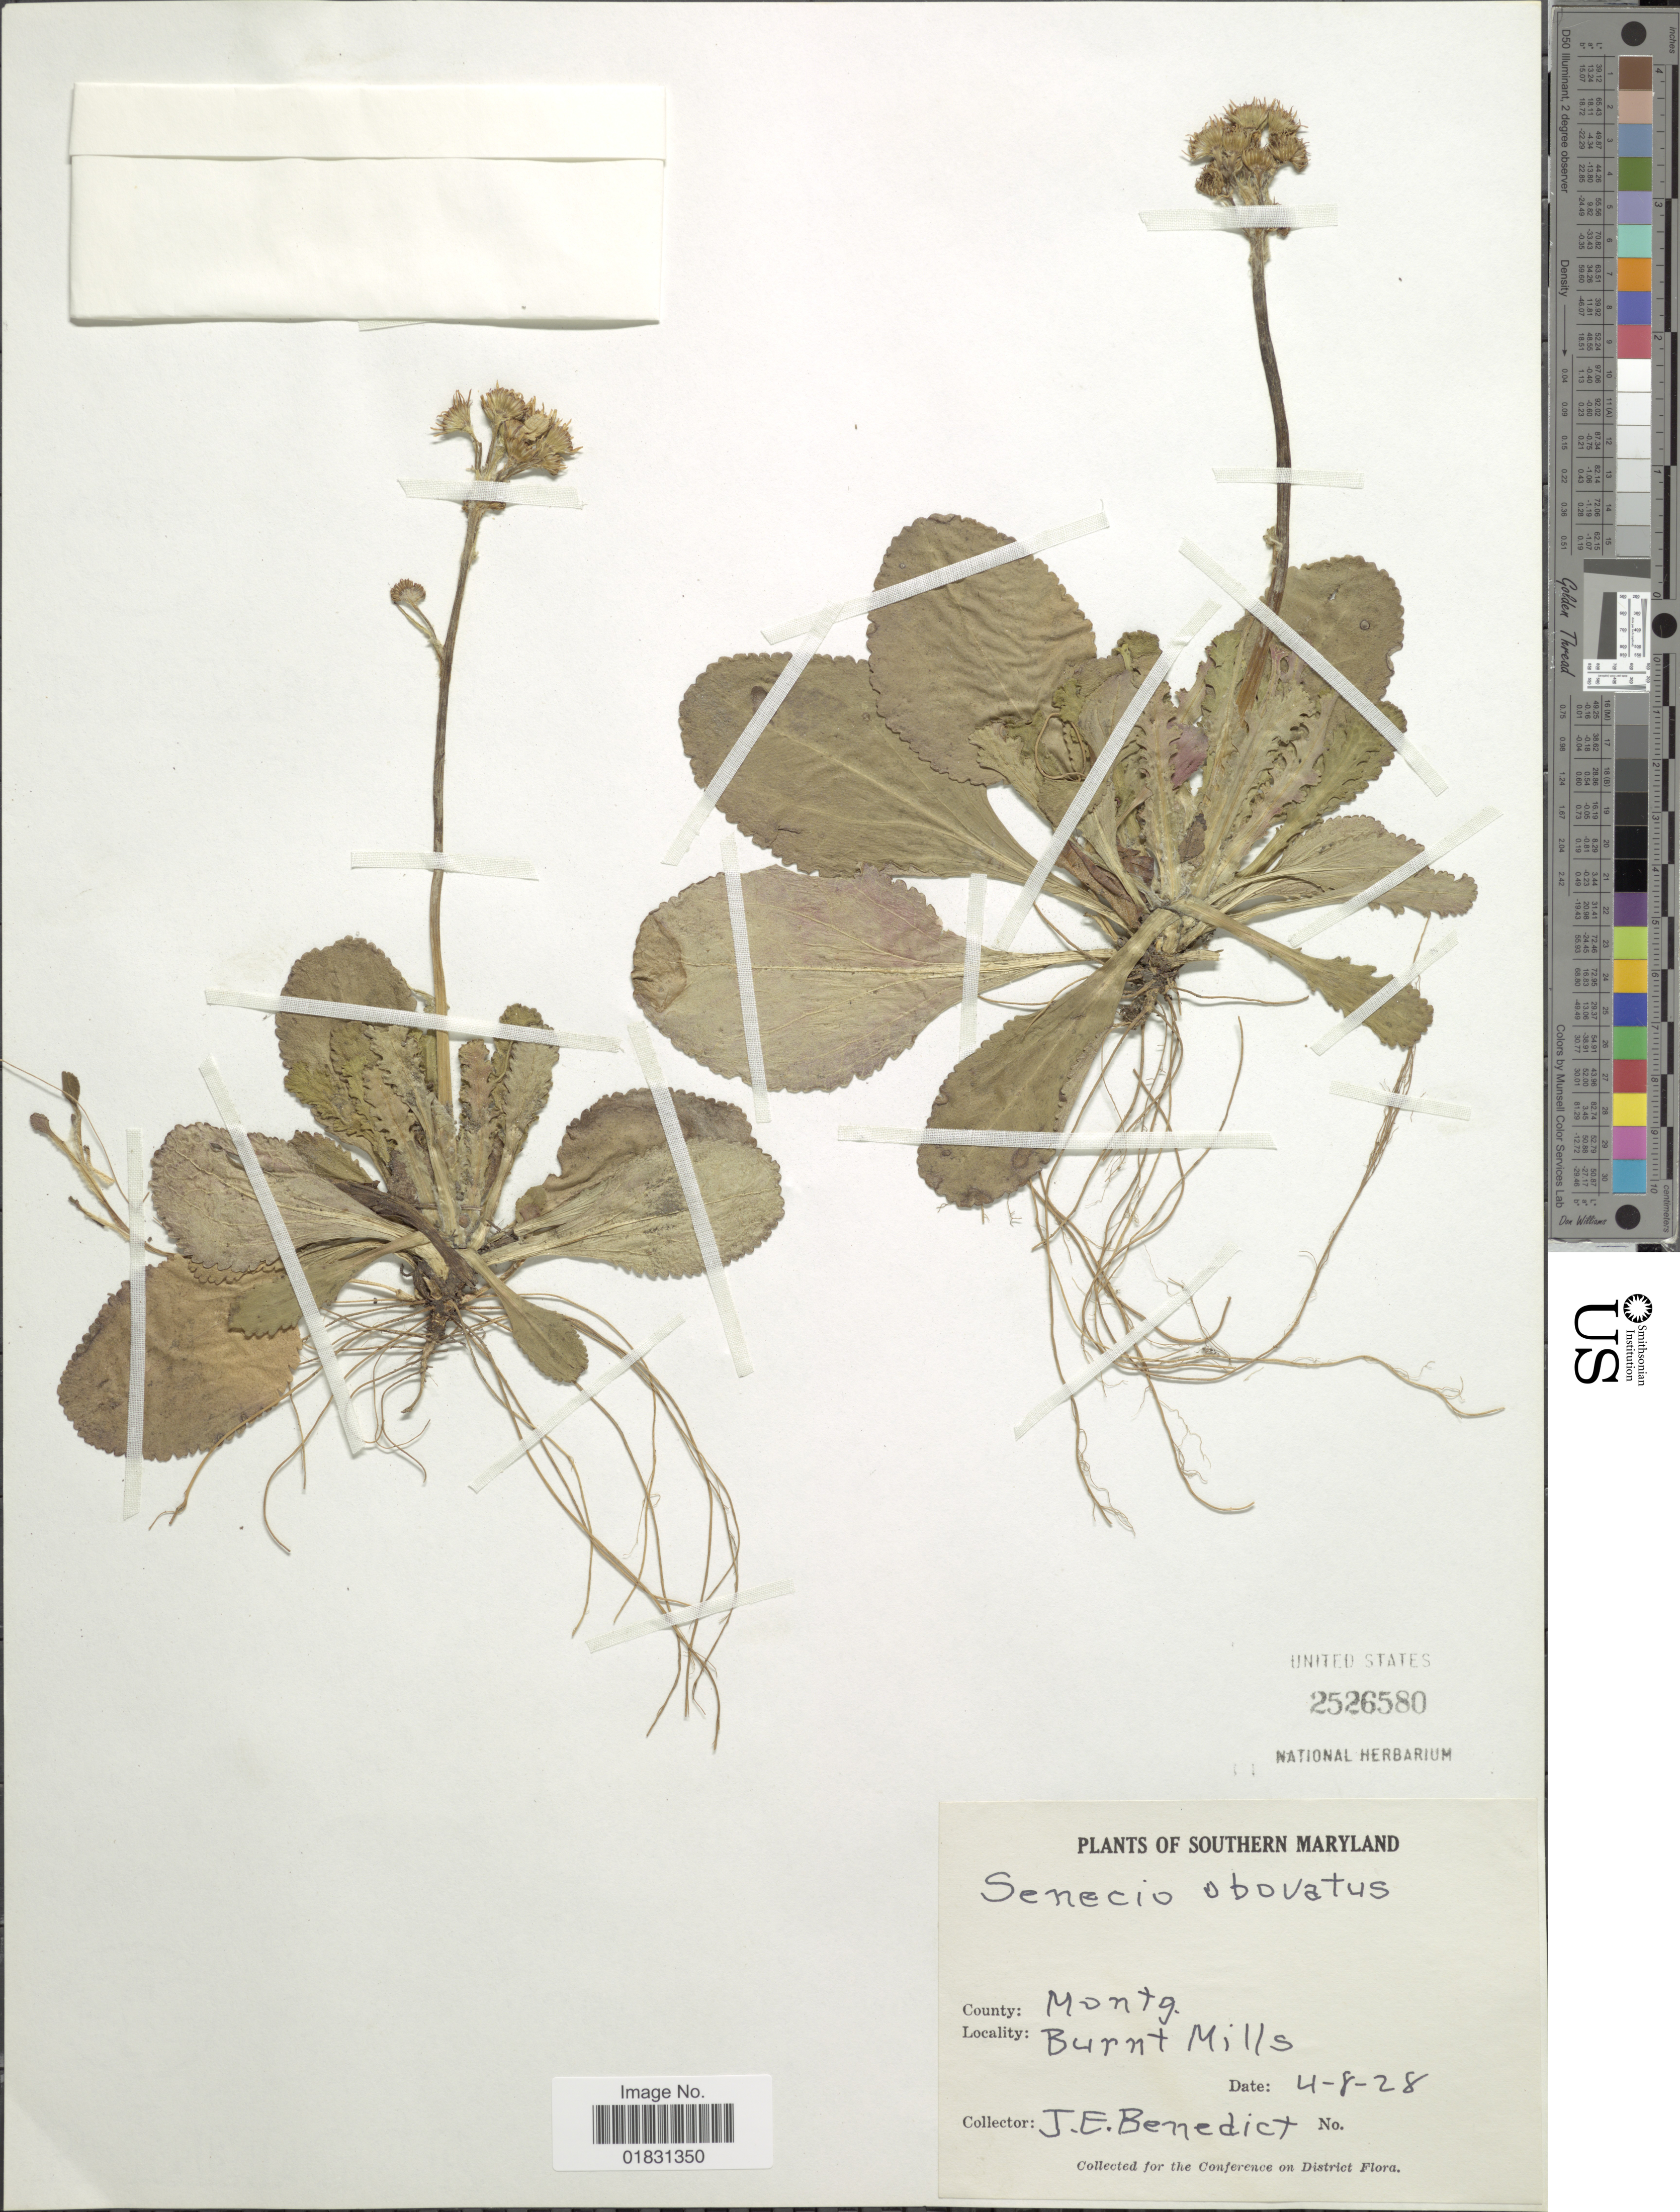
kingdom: Plantae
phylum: Tracheophyta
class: Magnoliopsida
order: Asterales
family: Asteraceae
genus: Packera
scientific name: Packera obovata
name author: (Muhl. ex Willd.) W.A. Weber & Á. Löve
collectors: J. Benedict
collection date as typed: Transcribed d/m/y: 8/4/28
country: United States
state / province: Maryland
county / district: Montgomery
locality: Southern Maryland, Burnt Mills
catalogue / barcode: US 2526580